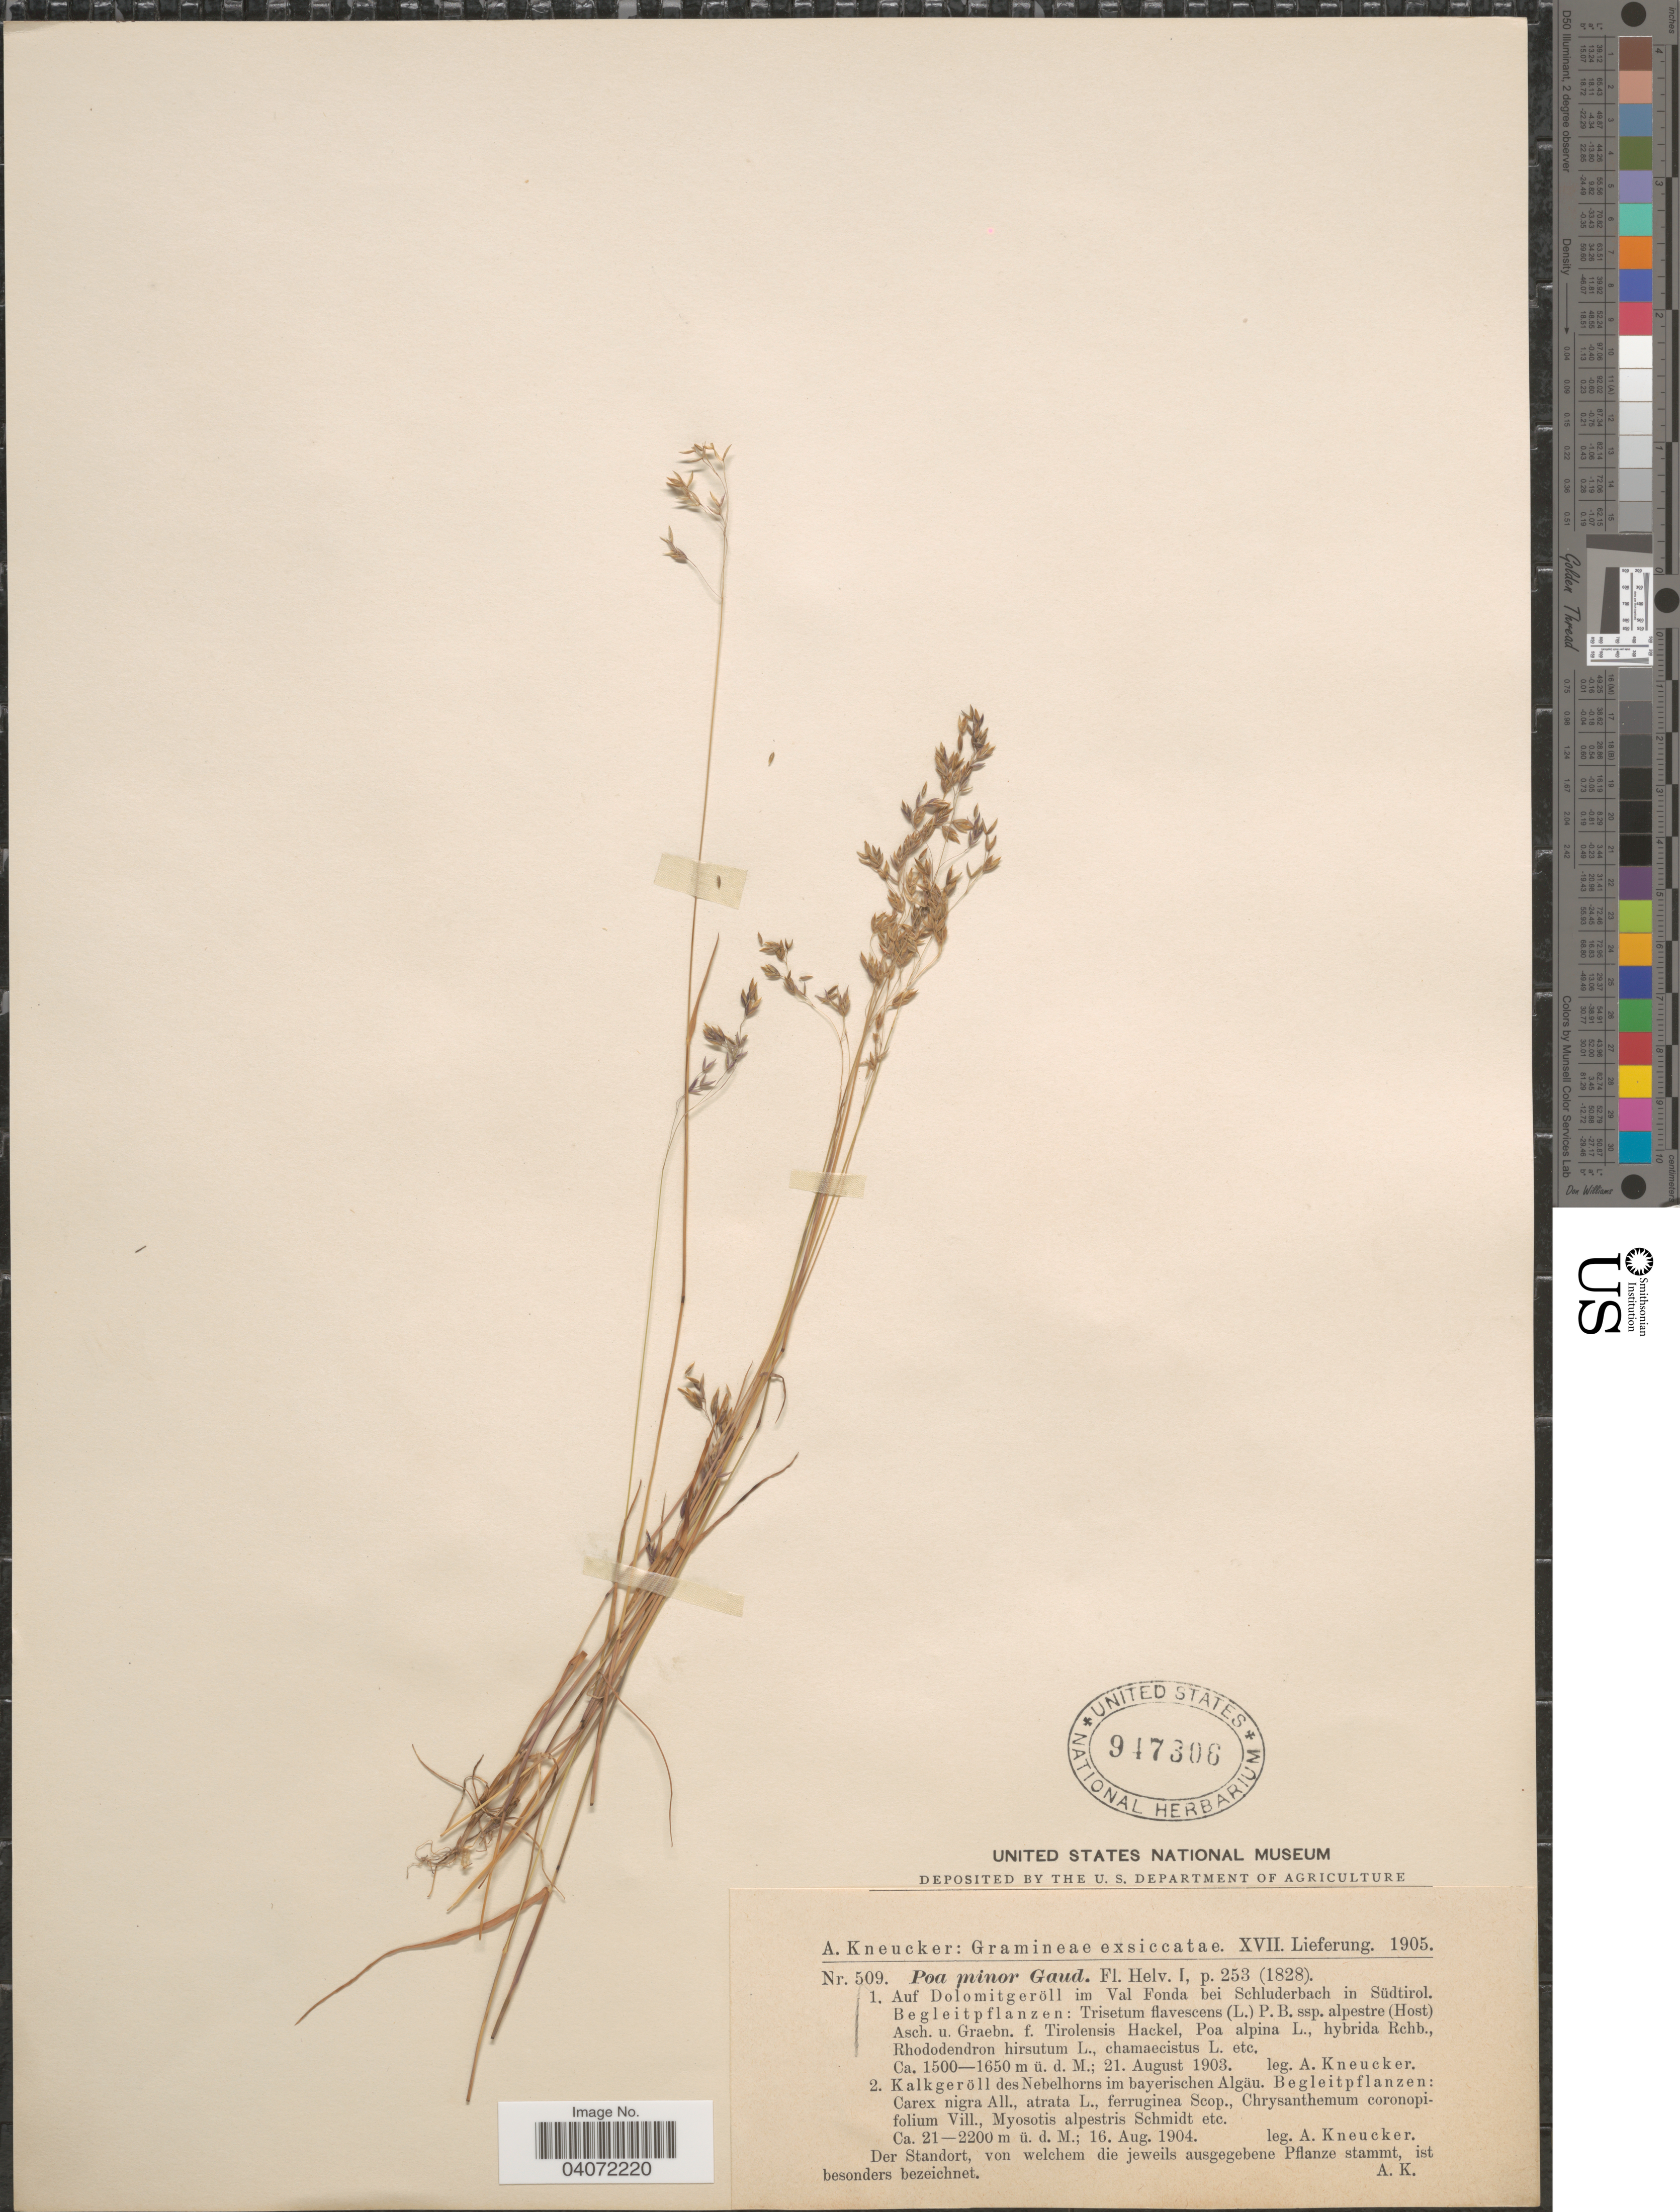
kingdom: Plantae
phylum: Tracheophyta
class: Liliopsida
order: Poales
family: Poaceae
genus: Poa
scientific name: Poa minor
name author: Gaudin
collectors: A. Kneucker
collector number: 509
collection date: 1903-08-21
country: Italy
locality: Auf Dolomitgeröll in Val Fonda bei Schluderbach in Südtirol.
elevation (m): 1500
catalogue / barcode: US 947306